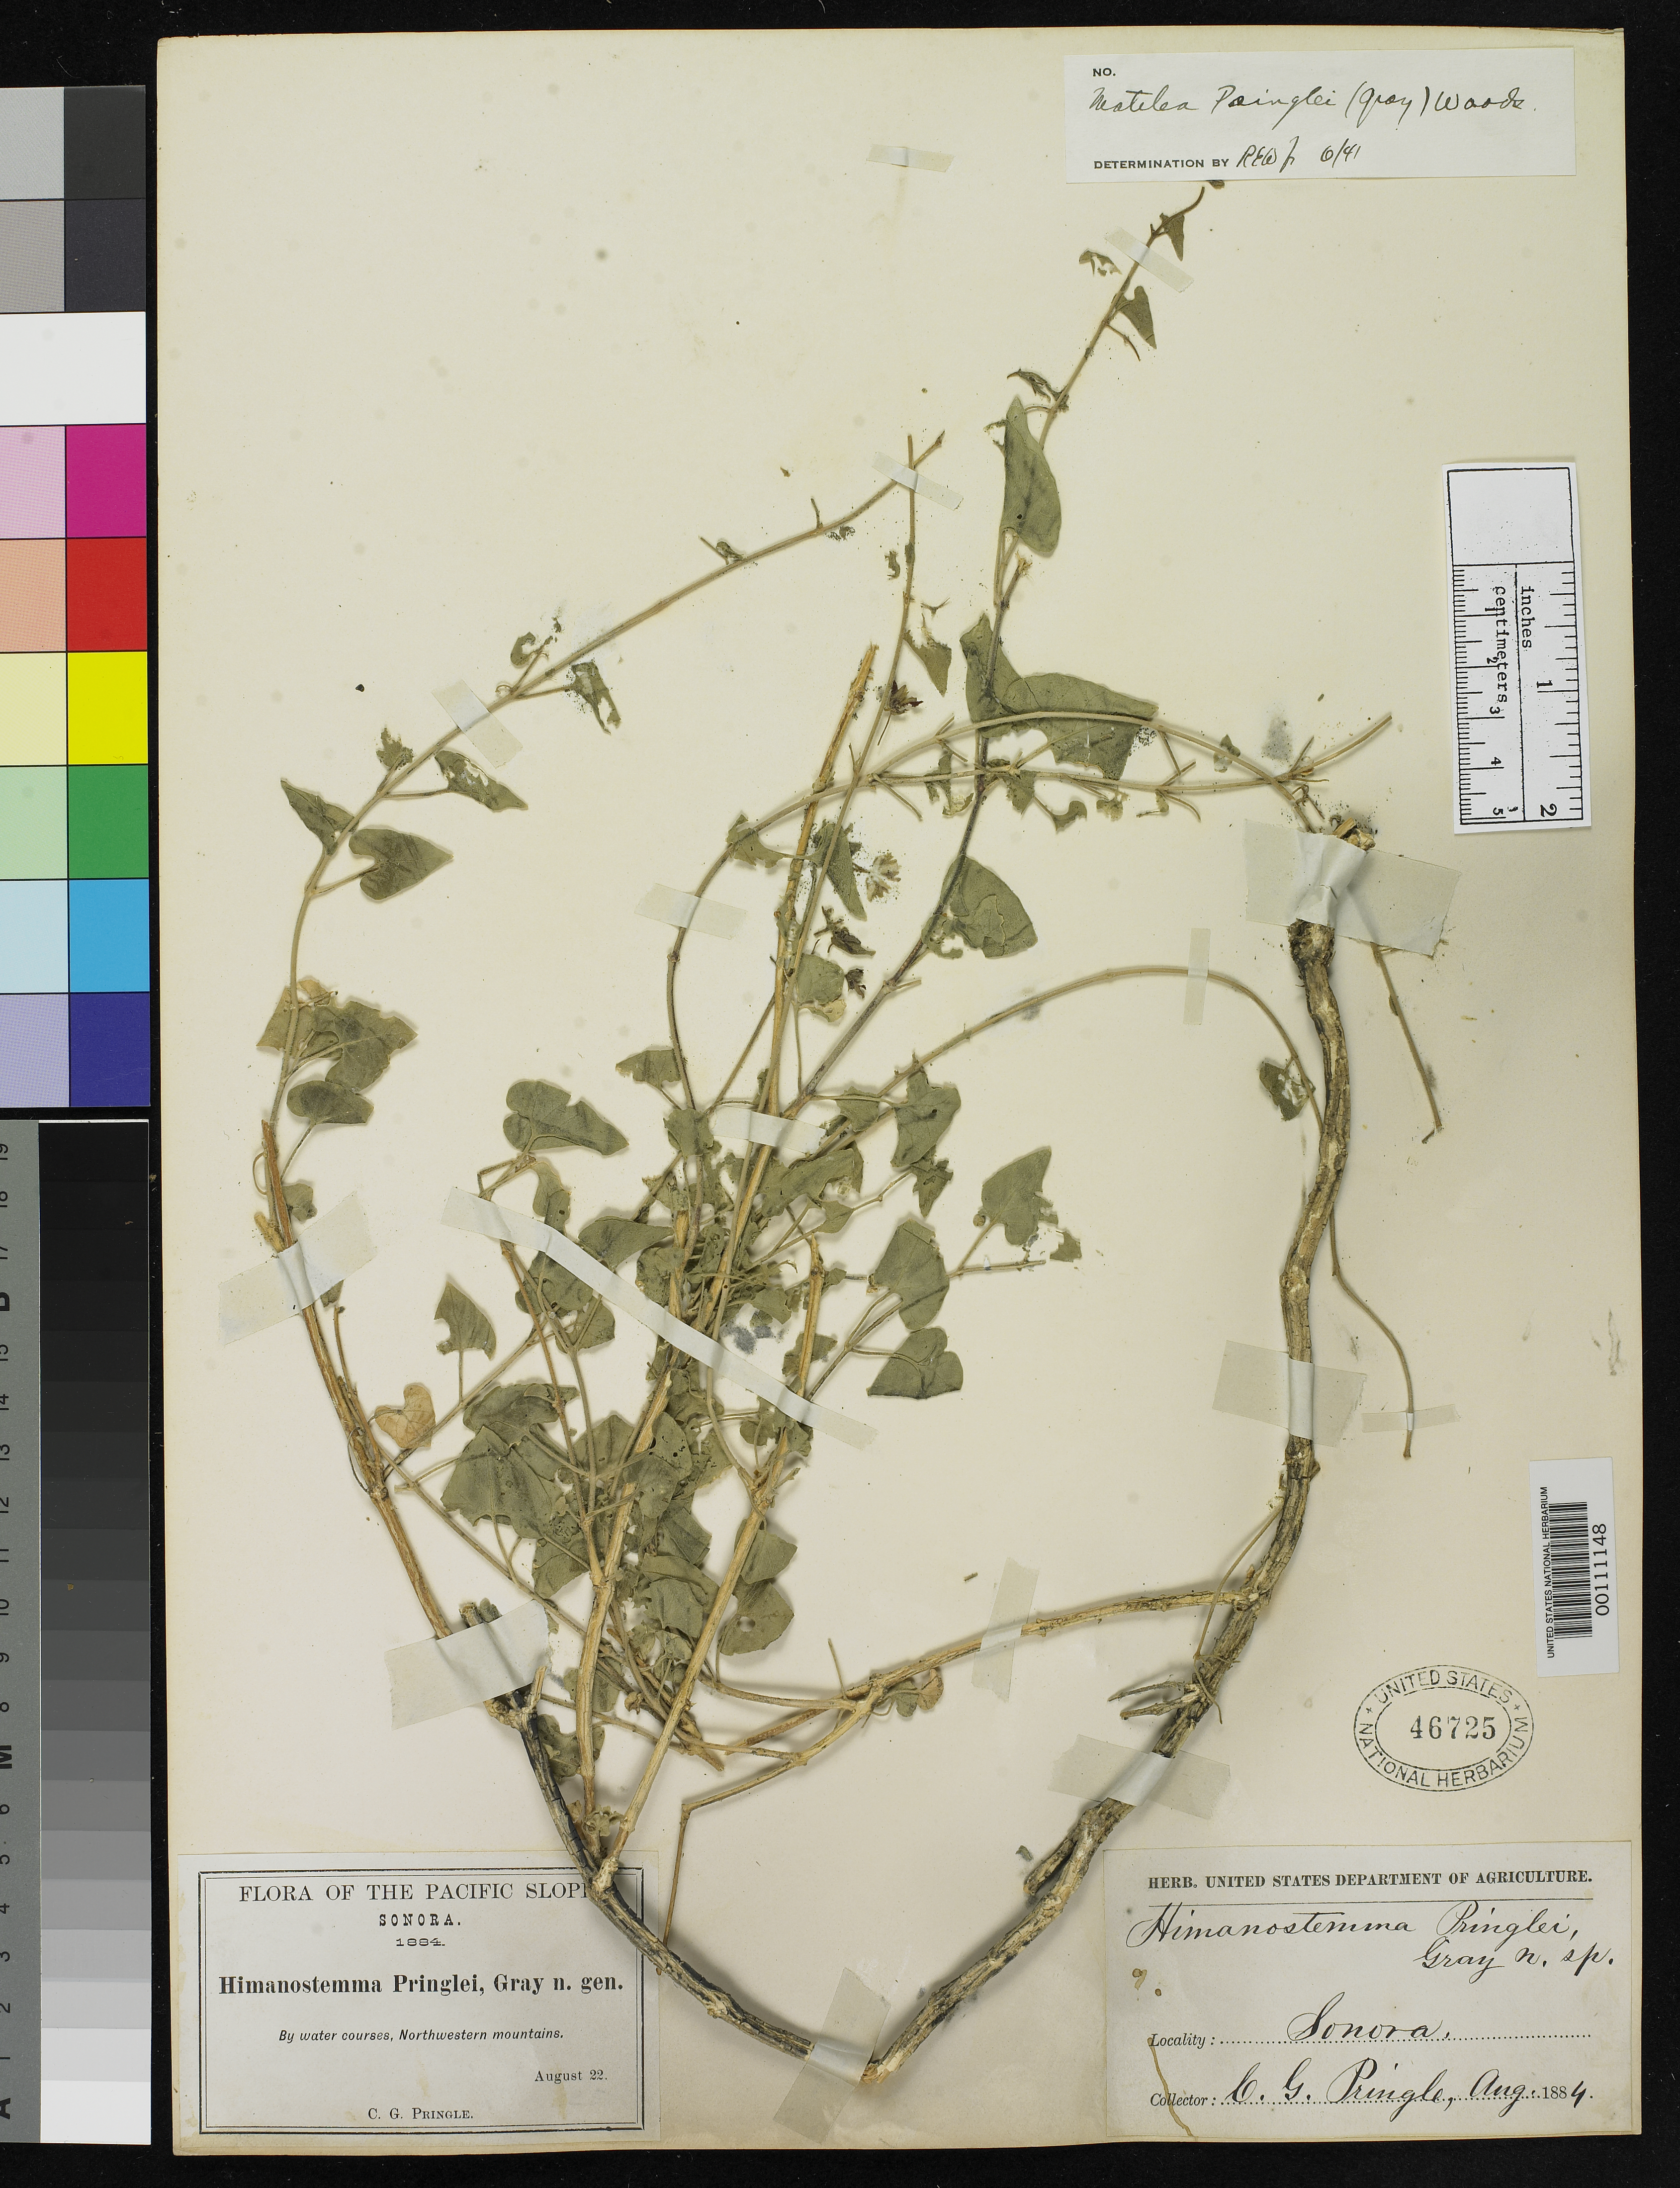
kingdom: Plantae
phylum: Tracheophyta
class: Magnoliopsida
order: Gentianales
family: Apocynaceae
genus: Himantostemma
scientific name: Himantostemma pringlei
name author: A. Gray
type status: Isotype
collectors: C. G. Pringle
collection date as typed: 22 Aug 1884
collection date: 1884-08-22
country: Mexico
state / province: Sonora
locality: S of Altar, 30 mi. from Gulf of California.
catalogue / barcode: US 46725